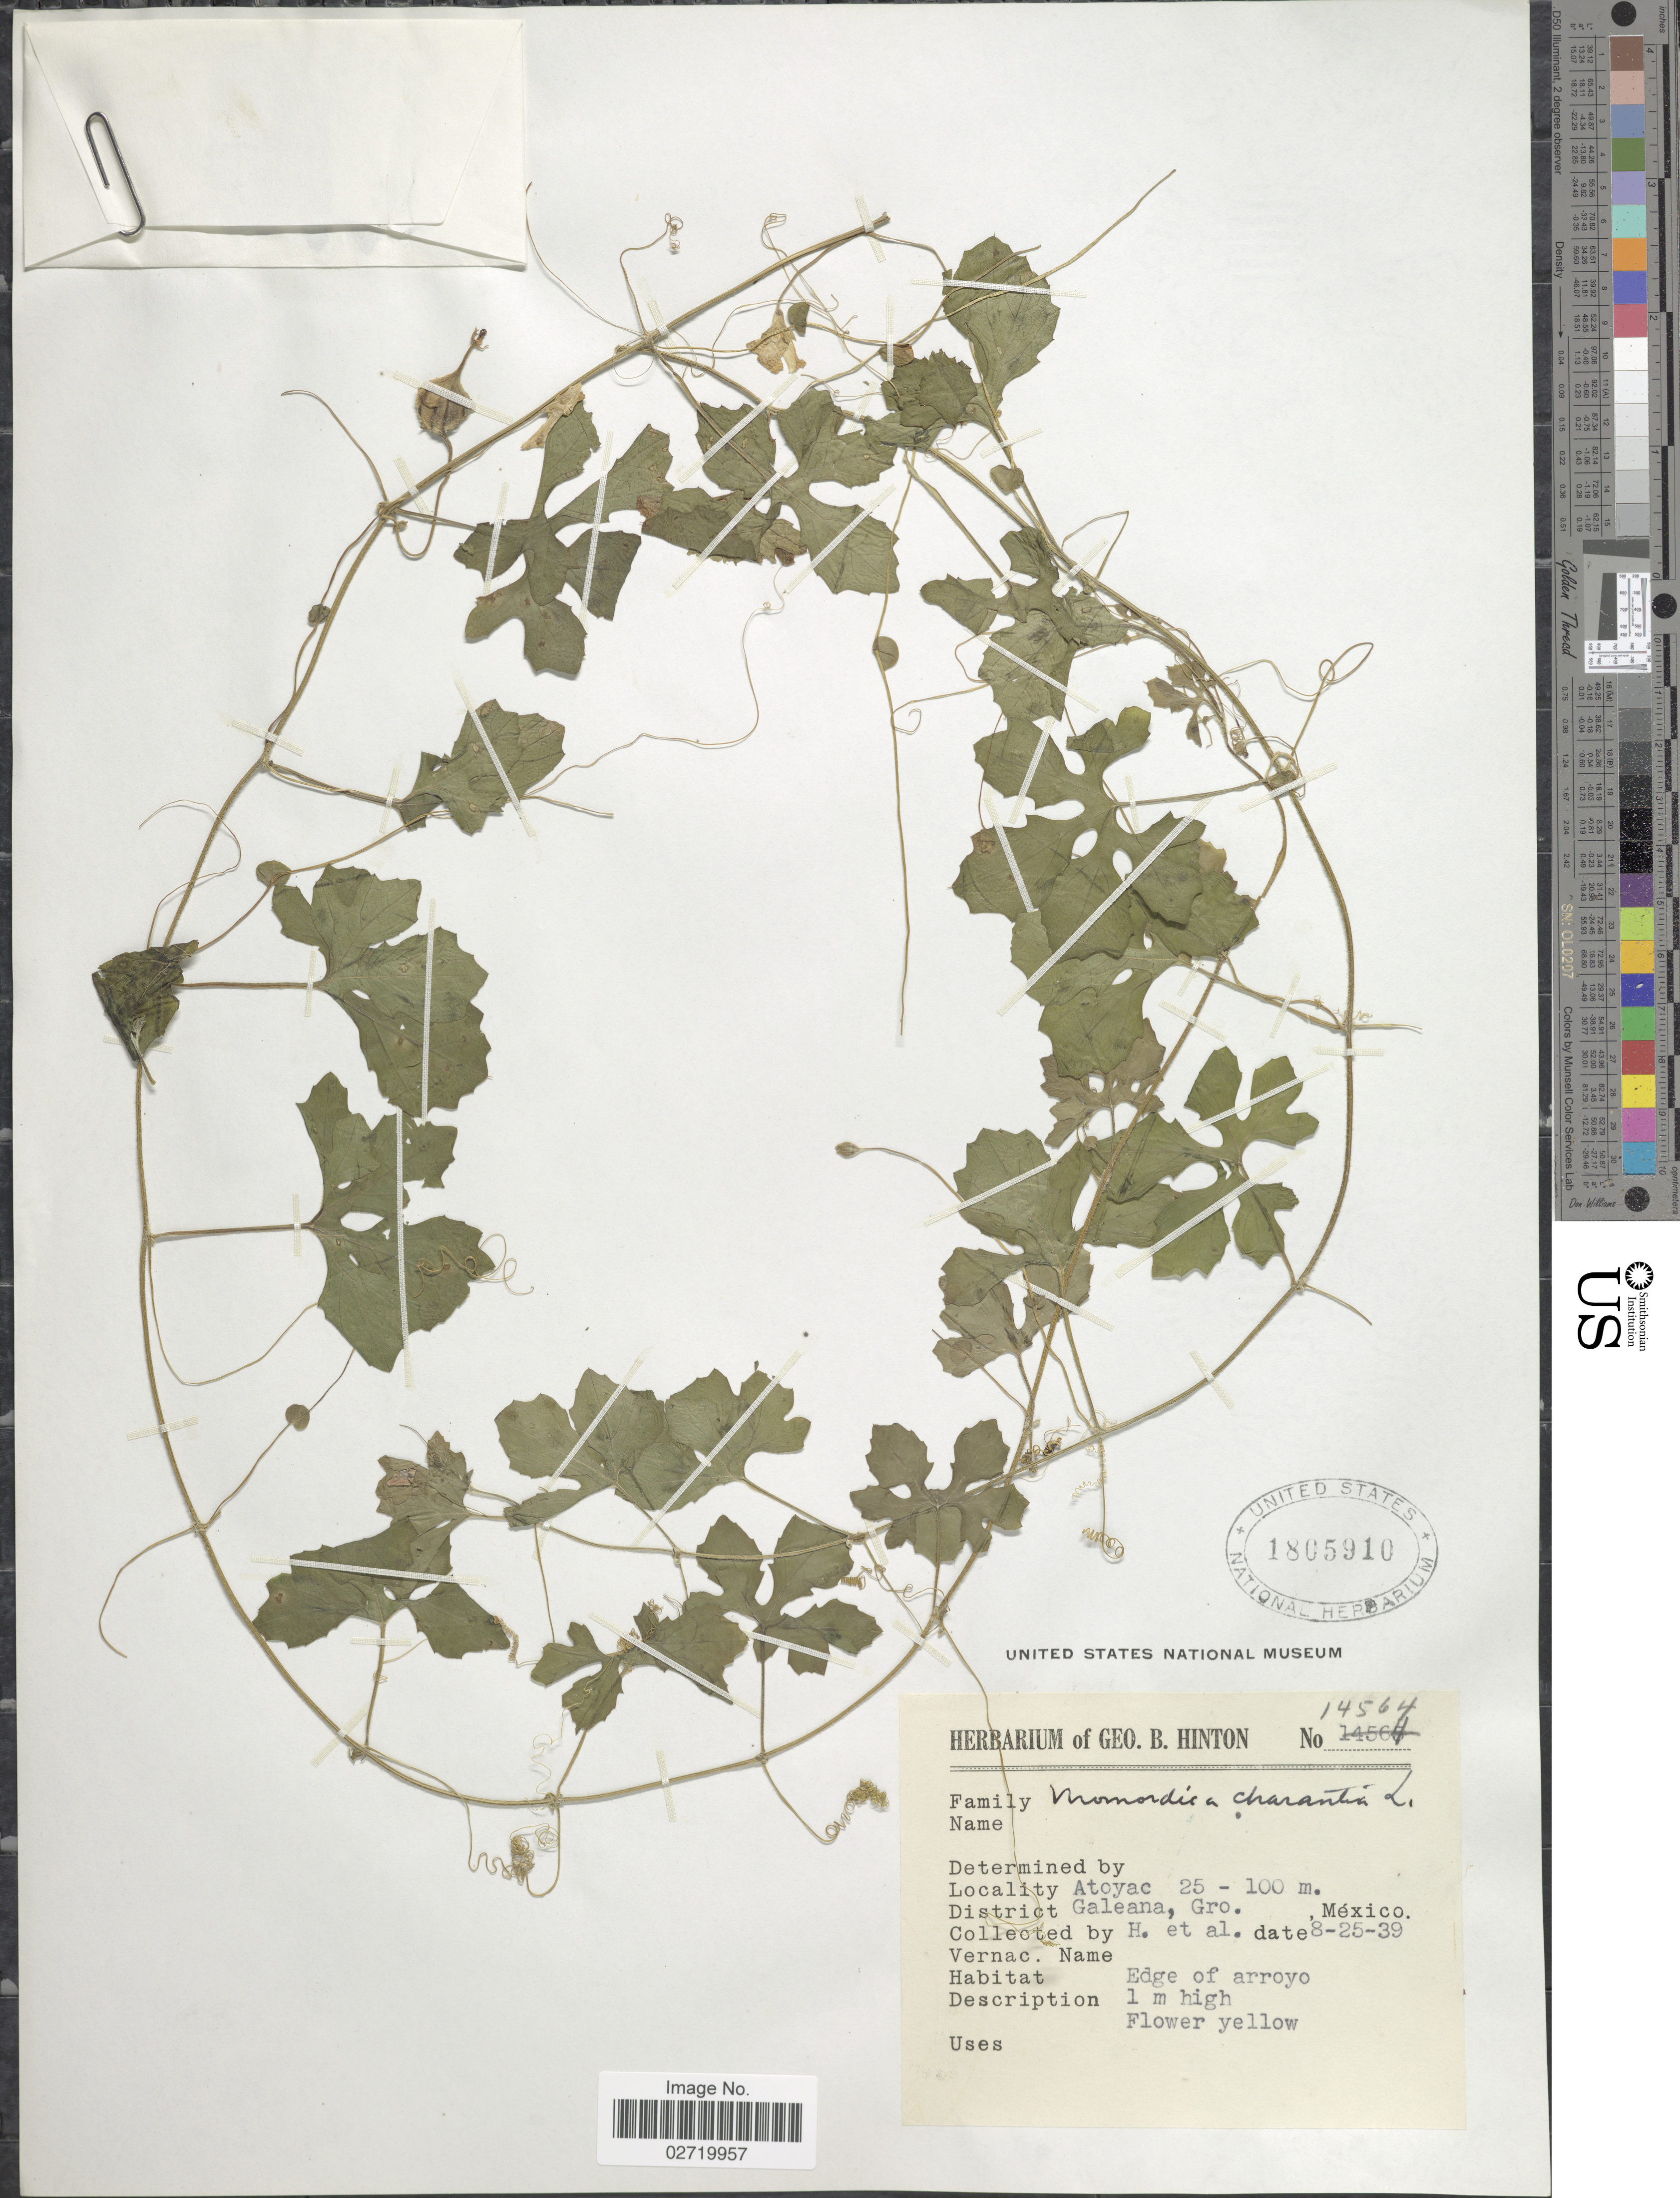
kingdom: Plantae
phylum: Tracheophyta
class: Magnoliopsida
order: Cucurbitales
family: Cucurbitaceae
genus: Momordica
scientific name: Momordica charantia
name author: L.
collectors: G. B. Hinton & et al.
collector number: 14564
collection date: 1939-08-25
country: Mexico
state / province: Guerrero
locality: Atoyoc, District Galeana, Gro.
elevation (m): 25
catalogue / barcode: US 1805910